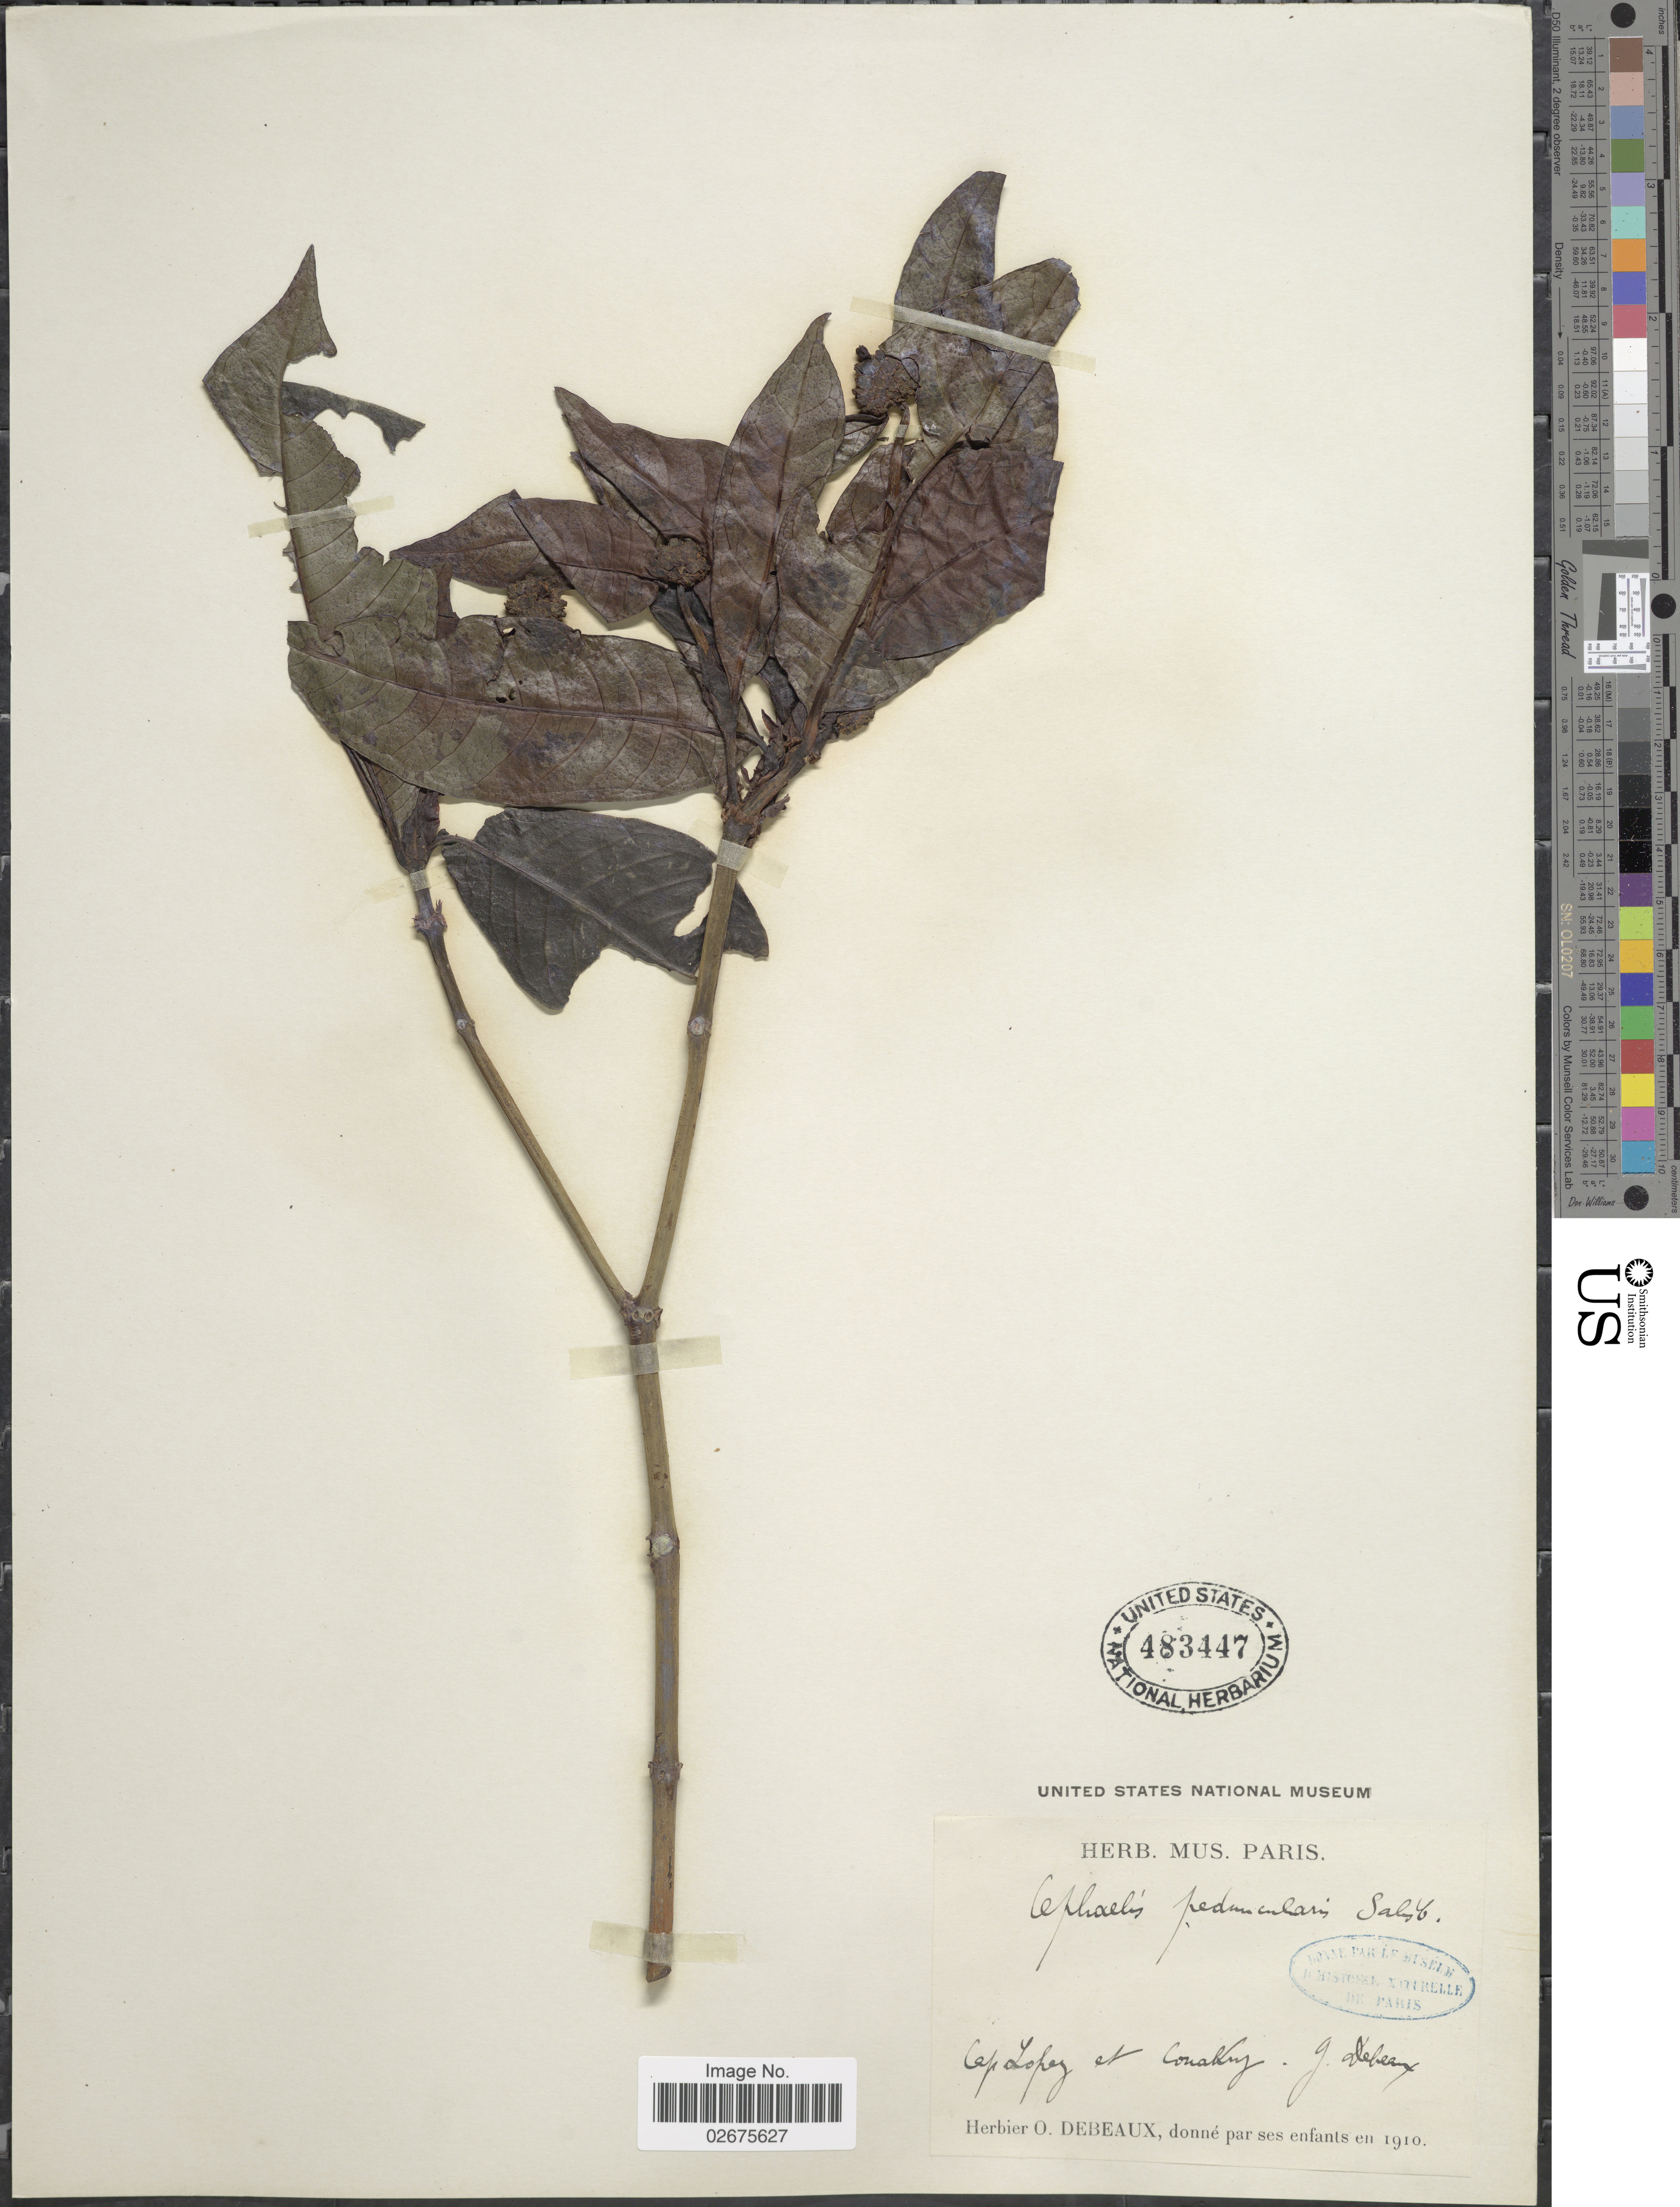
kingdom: Plantae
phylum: Tracheophyta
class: Magnoliopsida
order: Gentianales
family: Rubiaceae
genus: Uragoga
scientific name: Uragoga peduncularis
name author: (Salisb.) K. Schum.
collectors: G. Debeaux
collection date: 1910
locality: Cap Lopez et Conakry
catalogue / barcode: US 483447